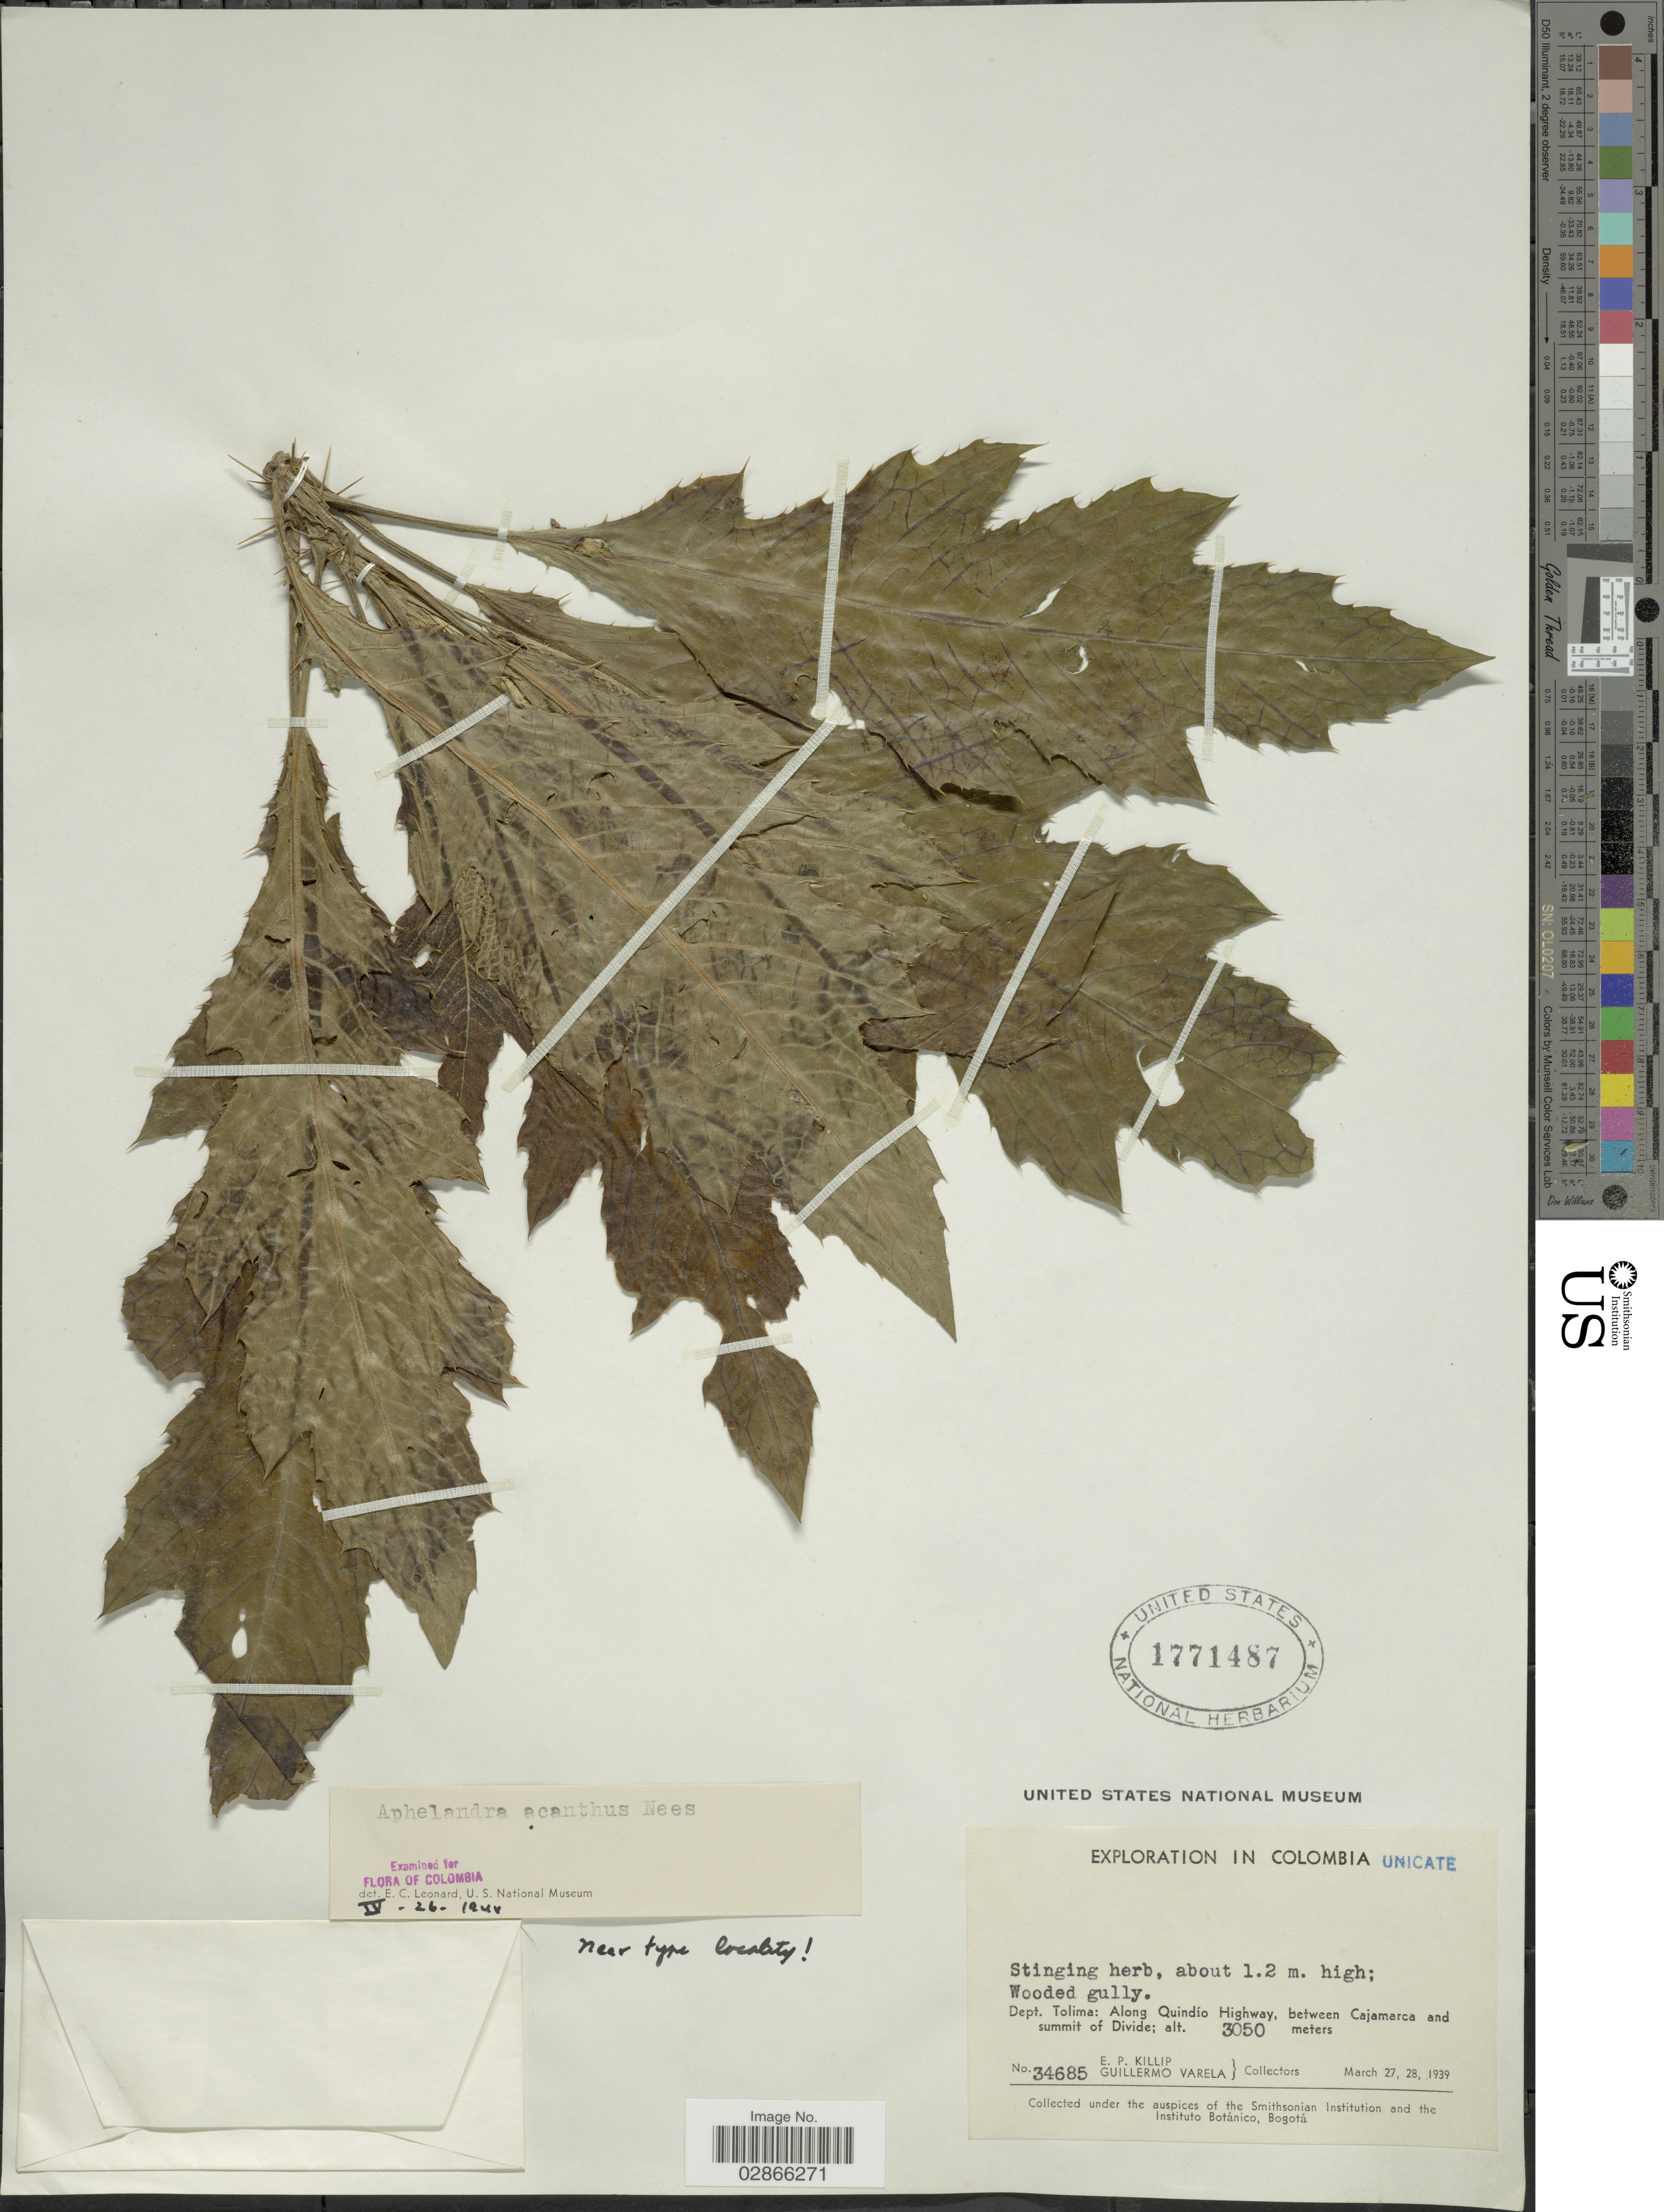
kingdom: Plantae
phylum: Tracheophyta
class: Magnoliopsida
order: Lamiales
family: Acanthaceae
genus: Aphelandra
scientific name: Aphelandra acanthus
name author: Nees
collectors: E. P. Killip & G. Varela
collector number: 34685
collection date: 1939-03-27/1939-03-28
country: Colombia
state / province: Tolima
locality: Dept. Tolima: Along Quindío Highway, between Cajamarca and summit of Divide.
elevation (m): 3050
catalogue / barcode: US 1771487